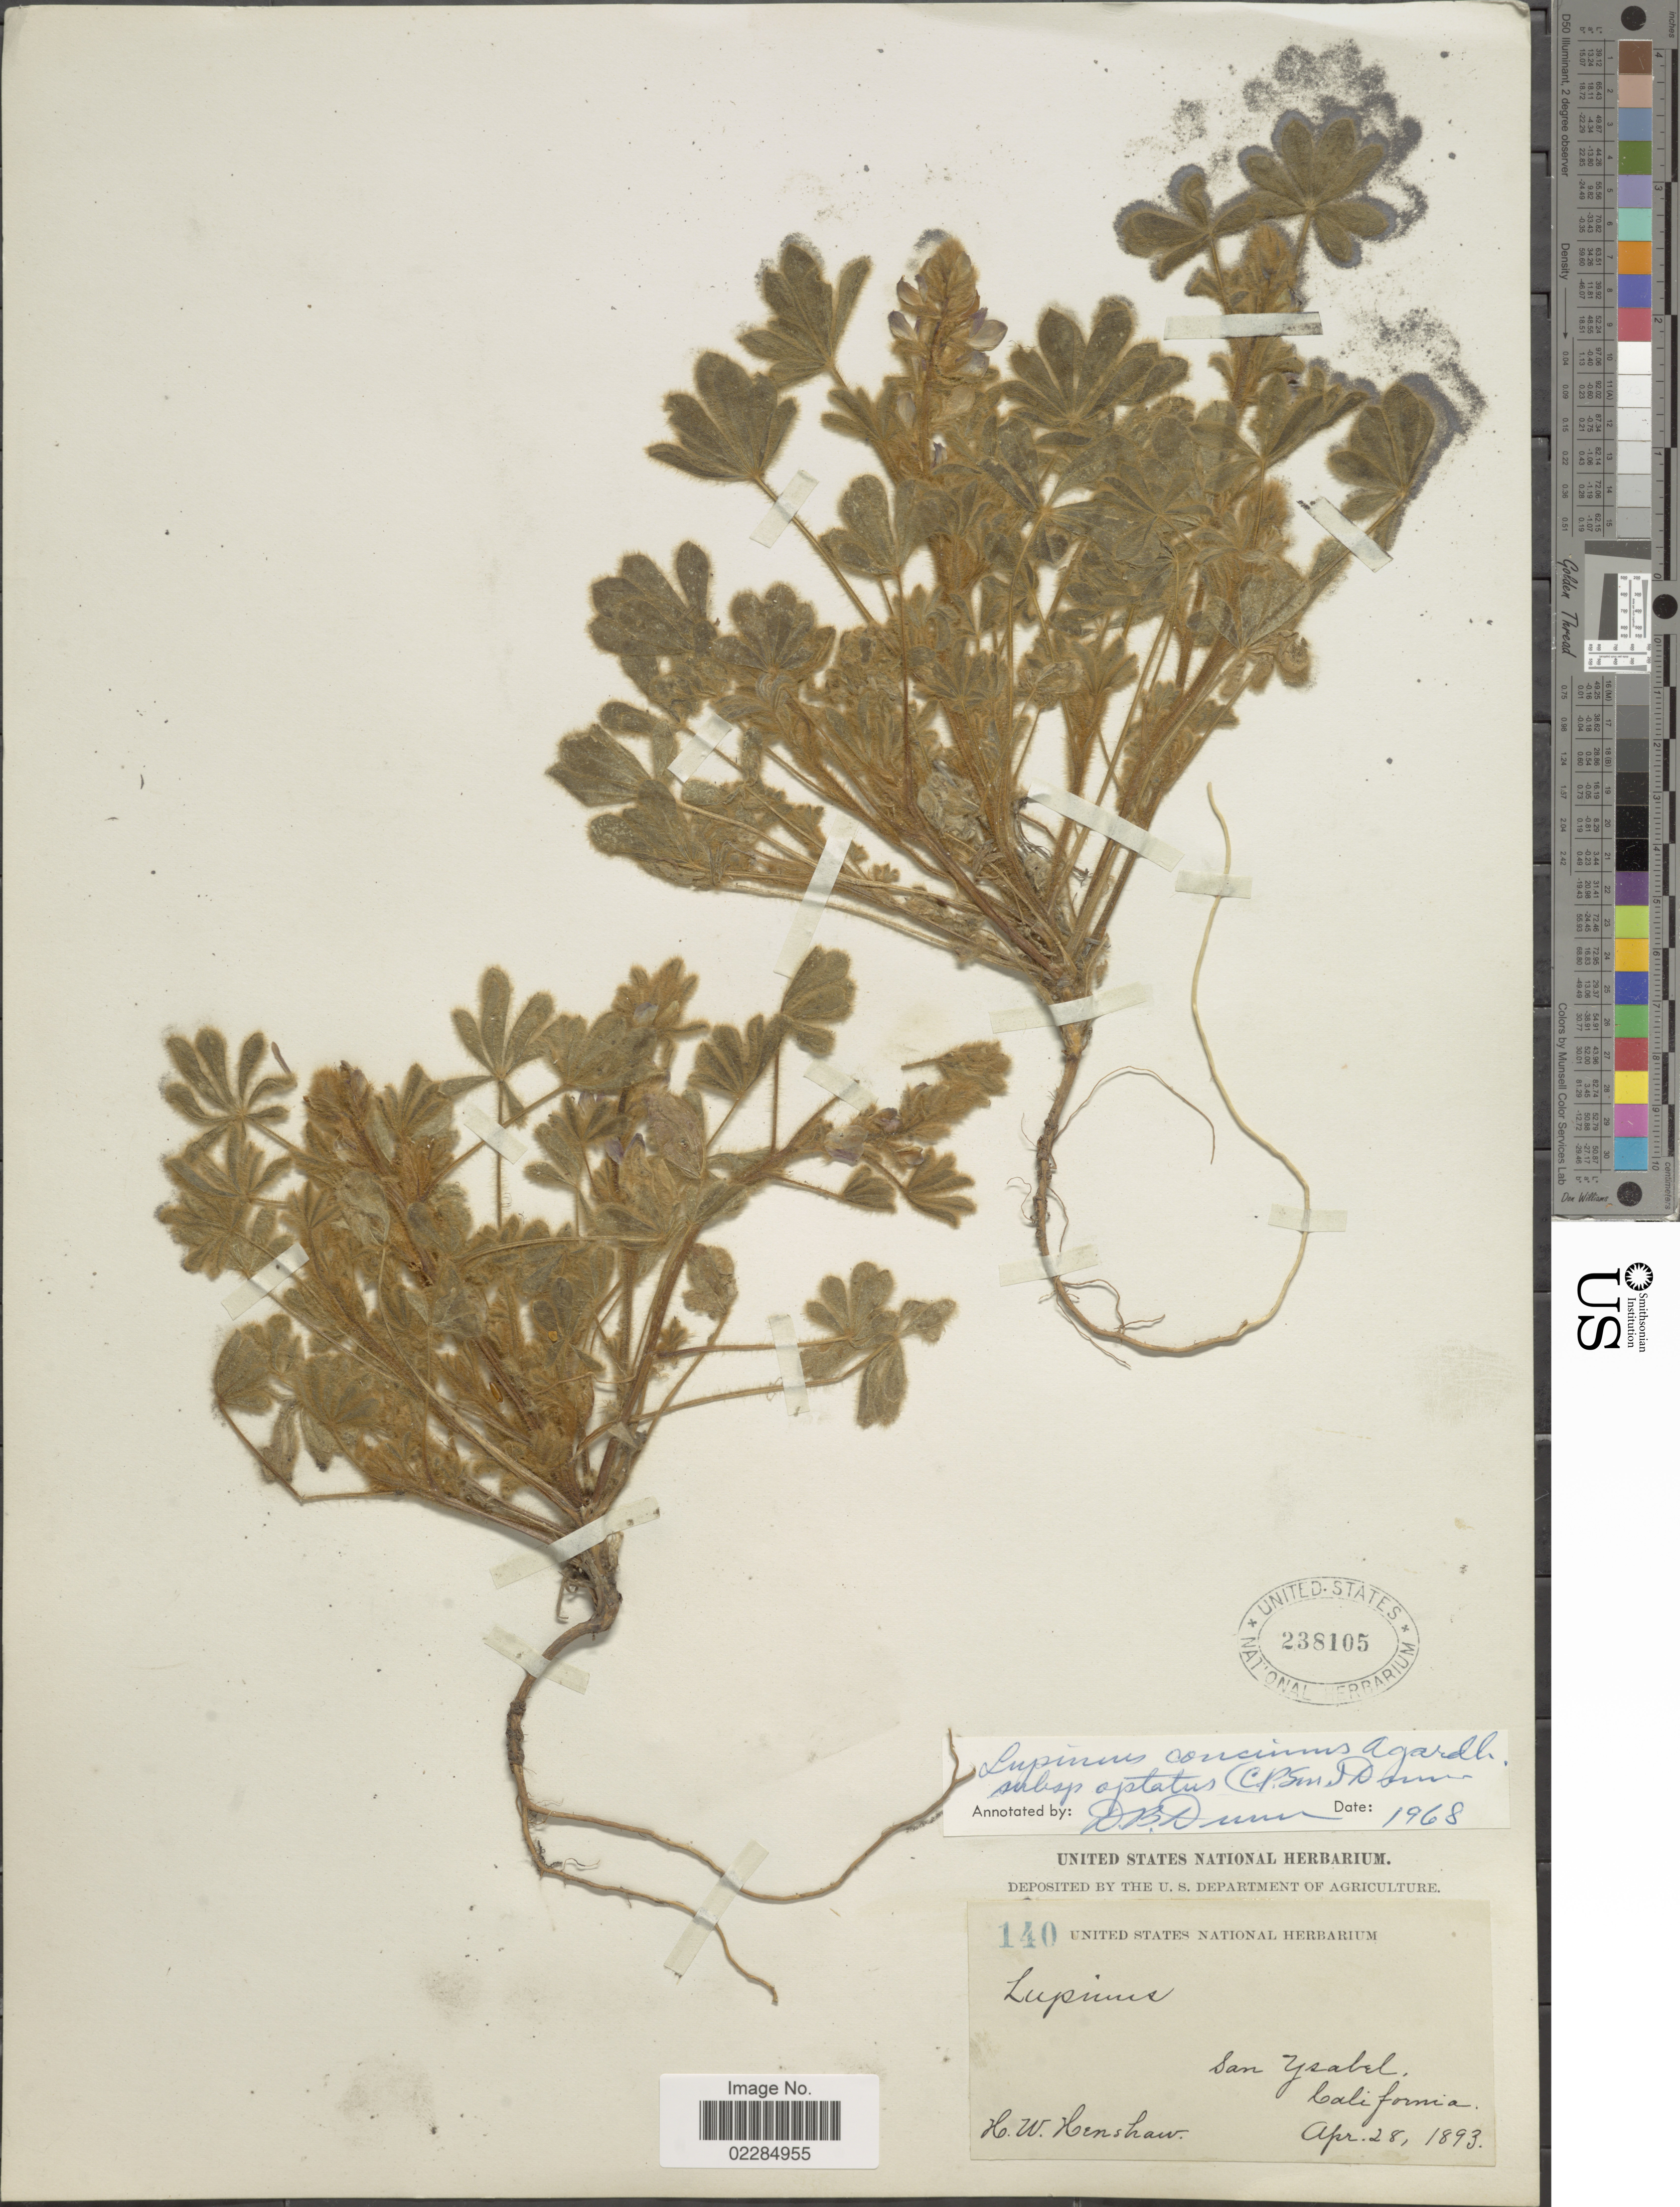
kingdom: Plantae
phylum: Tracheophyta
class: Magnoliopsida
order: Fabales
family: Fabaceae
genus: Lupinus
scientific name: Lupinus concinnus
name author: J. Agardh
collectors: H. Henshaw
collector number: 140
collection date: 1893-04-28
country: United States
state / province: California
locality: San Ysabel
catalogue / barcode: US 238105